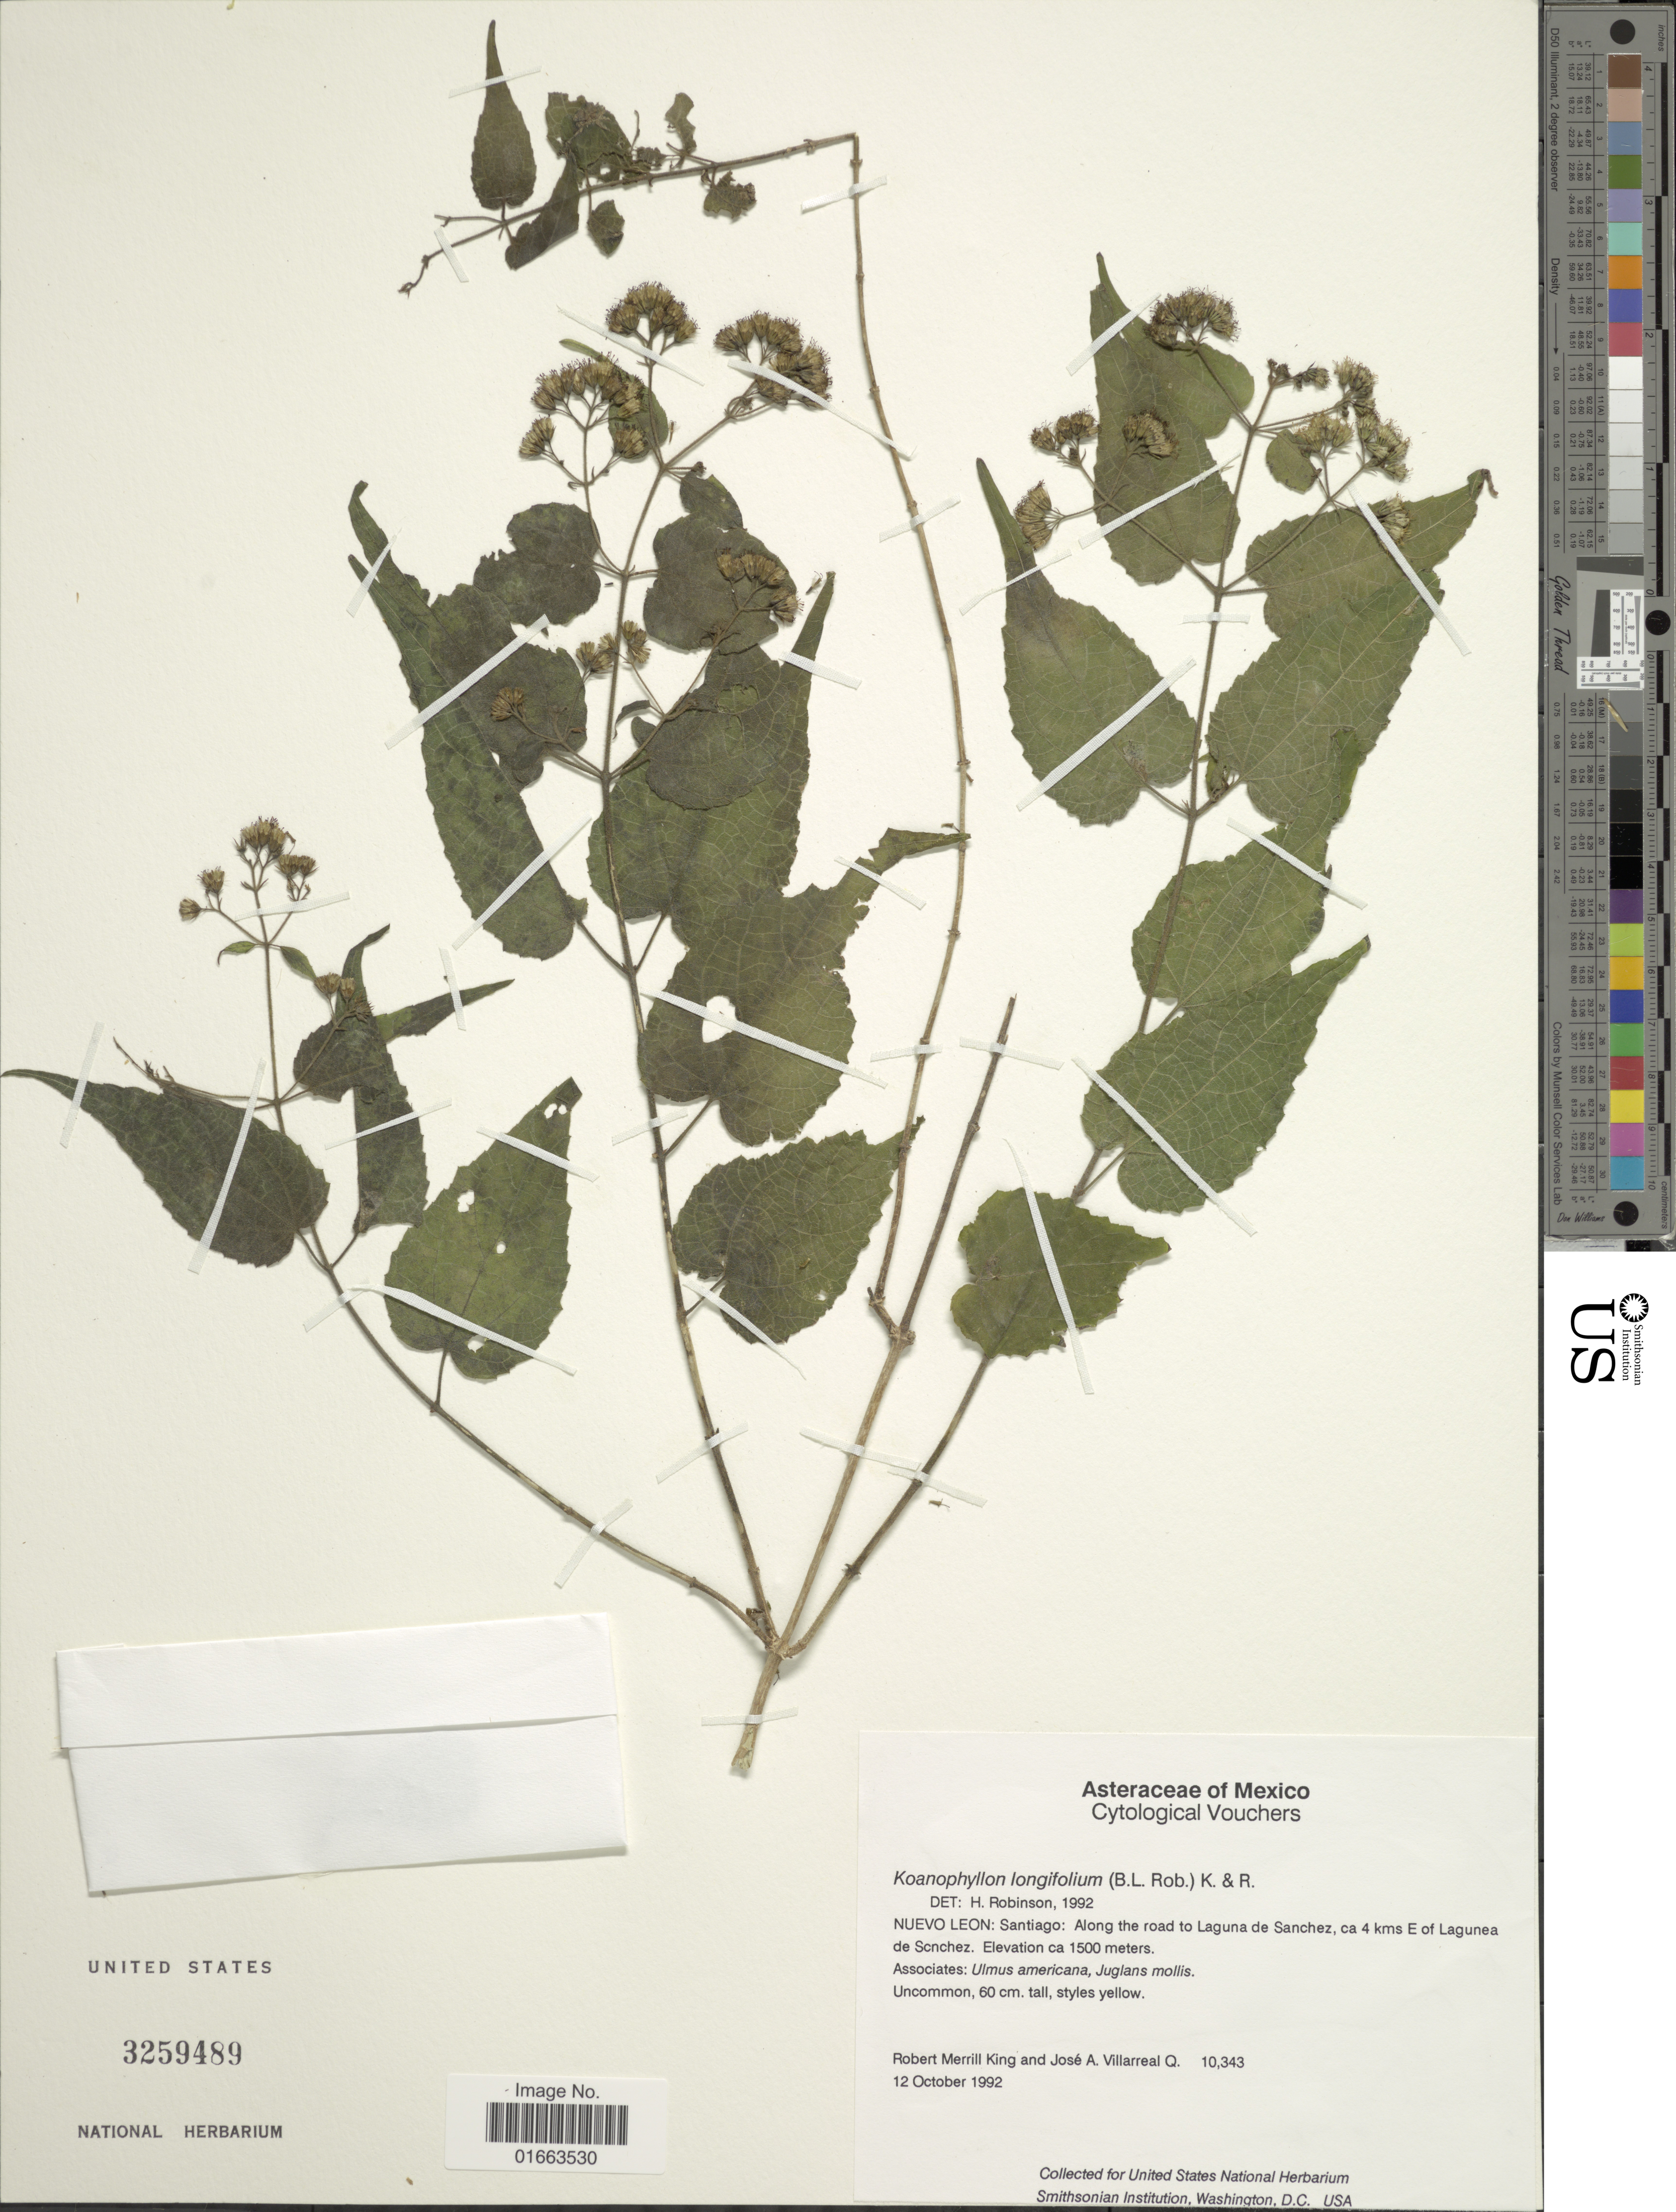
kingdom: Plantae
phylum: Tracheophyta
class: Magnoliopsida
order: Asterales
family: Asteraceae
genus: Koanophyllon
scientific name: Koanophyllon longifolium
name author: (B.L. Rob.) R.M. King & H. Rob.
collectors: R. M. King & J. Villarreal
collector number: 10343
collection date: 1992-10-12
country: Mexico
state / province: Nuevo León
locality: Santiago: Along the road just E of Laguna de Sanchez, ca 4 kms E of Lagunea de Scnchez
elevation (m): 1500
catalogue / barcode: US 3259489